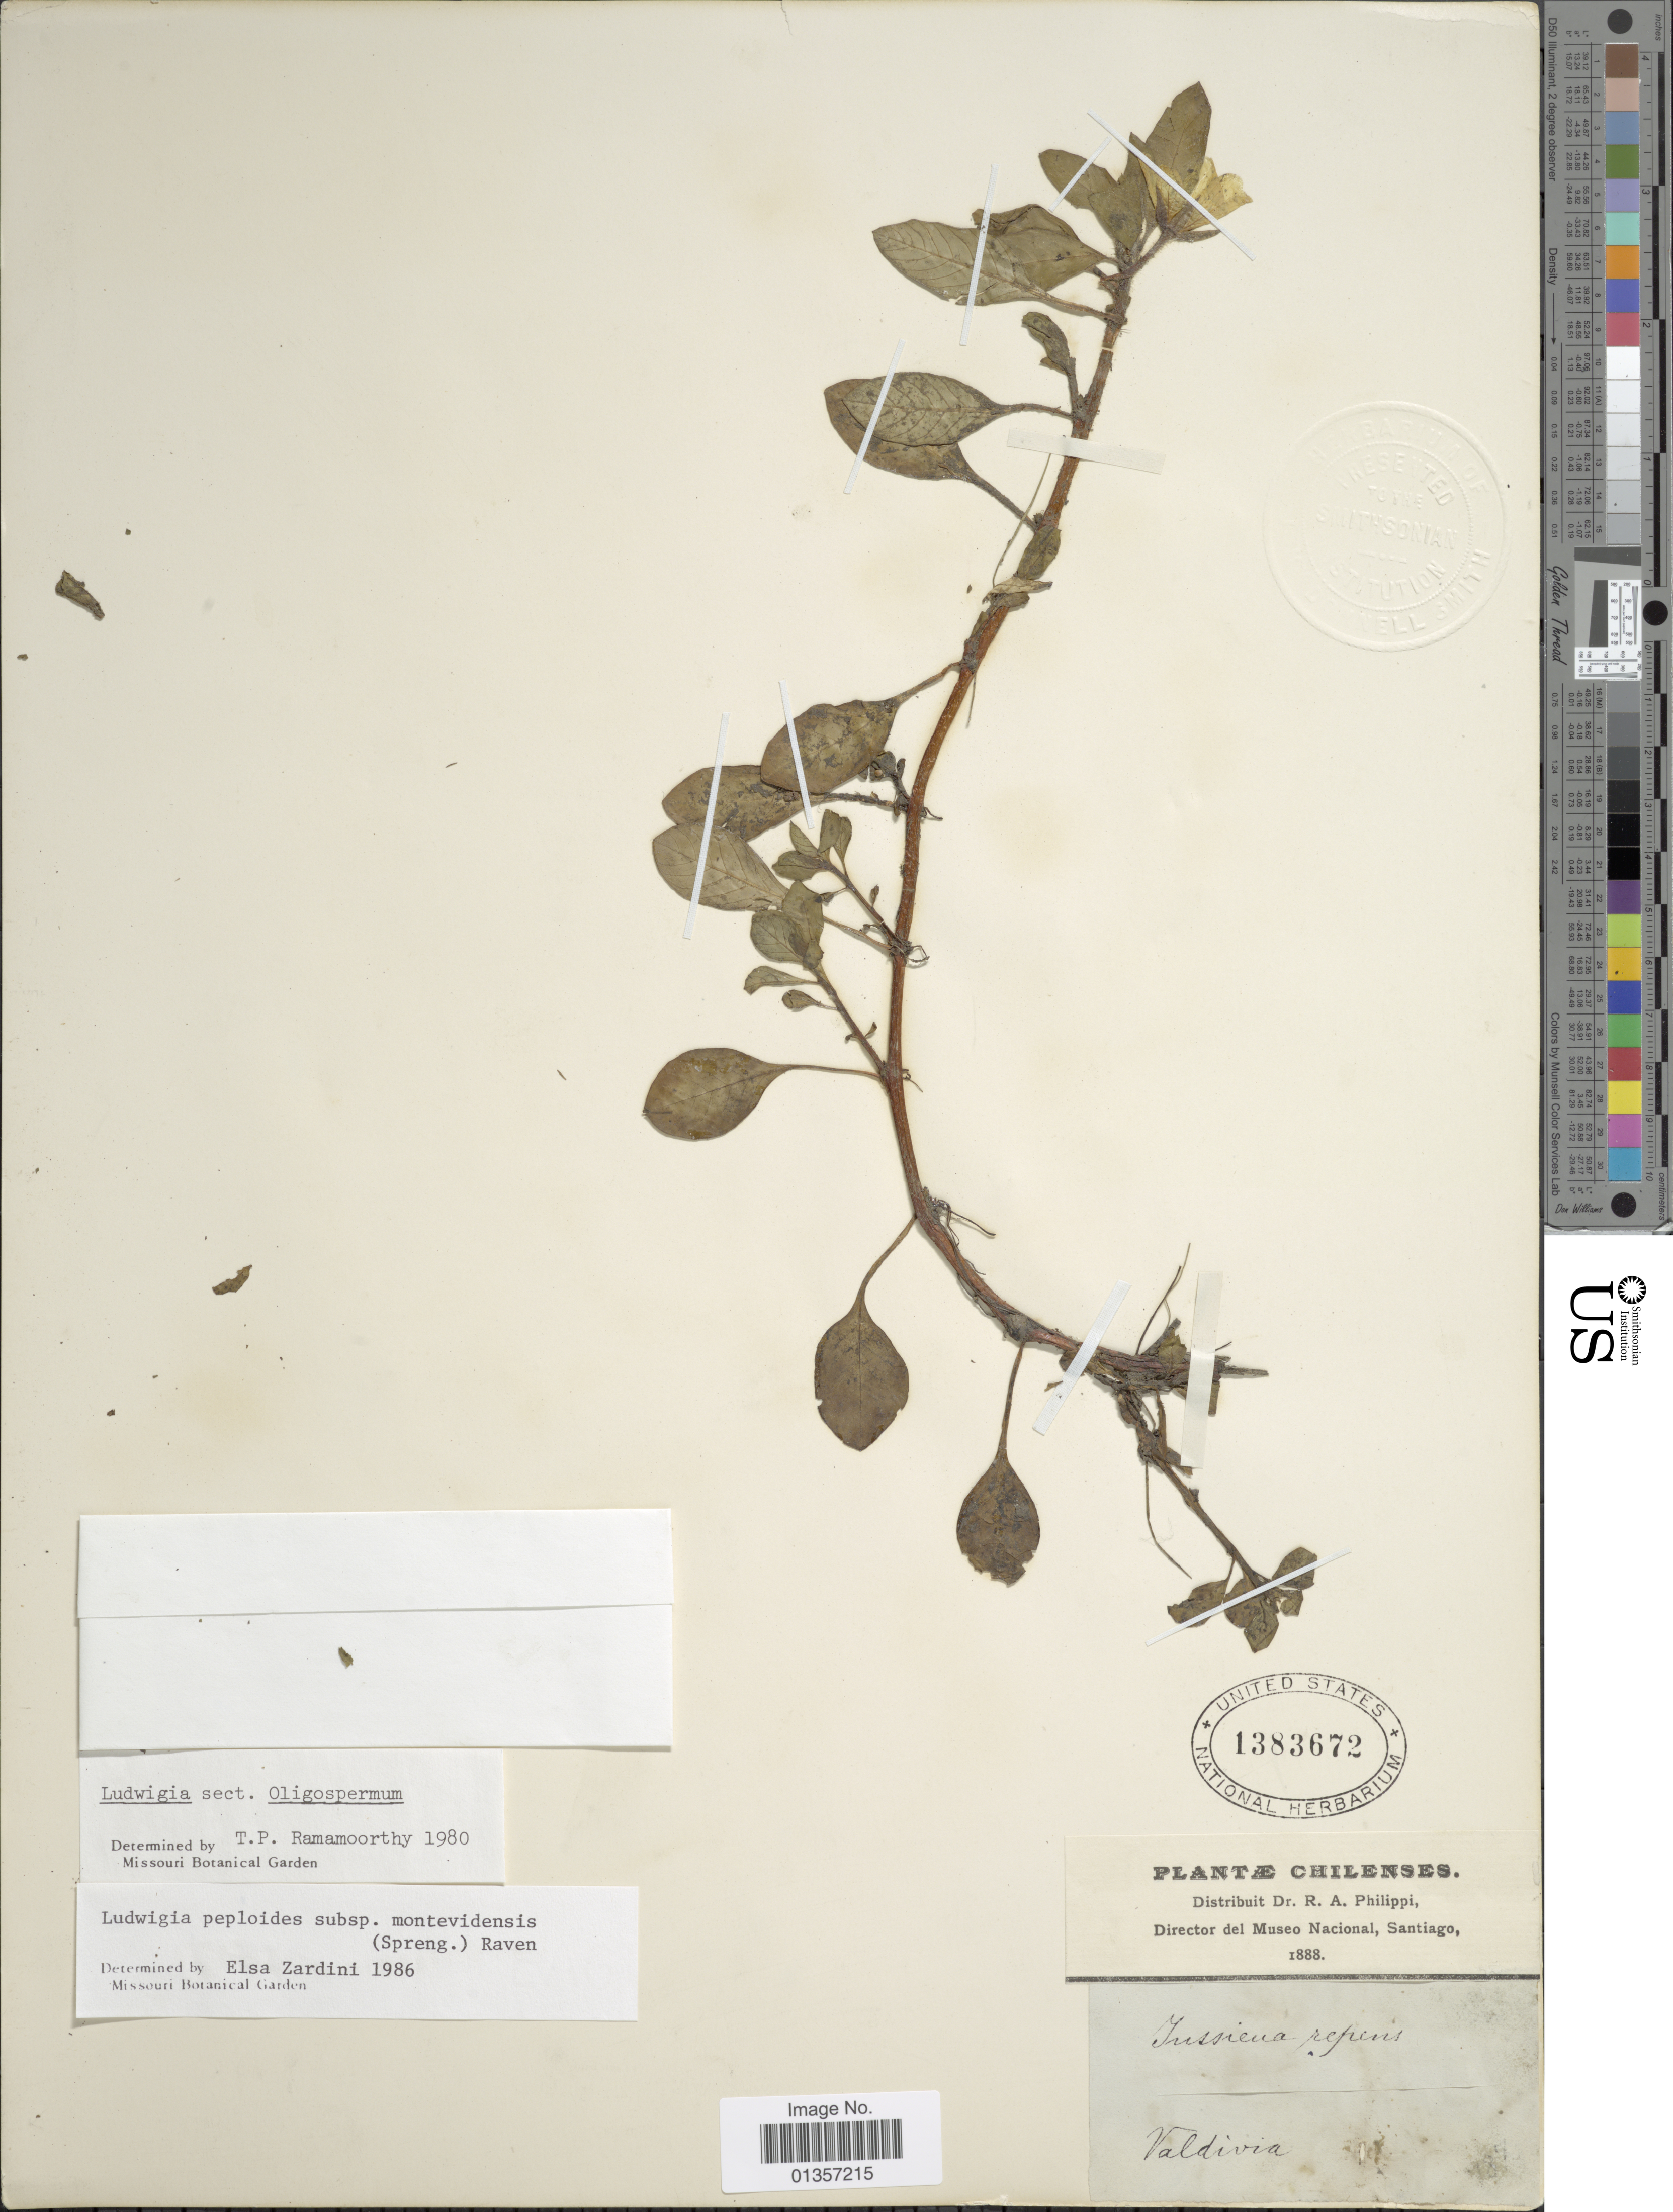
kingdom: Plantae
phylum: Tracheophyta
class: Magnoliopsida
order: Myrtales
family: Onagraceae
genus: Ludwigia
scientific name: Ludwigia peploides subsp. montevidensis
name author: (Spreng.) P.H. Raven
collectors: R. A. Philippi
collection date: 1888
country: Chile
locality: Valdivia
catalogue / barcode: US 1383672